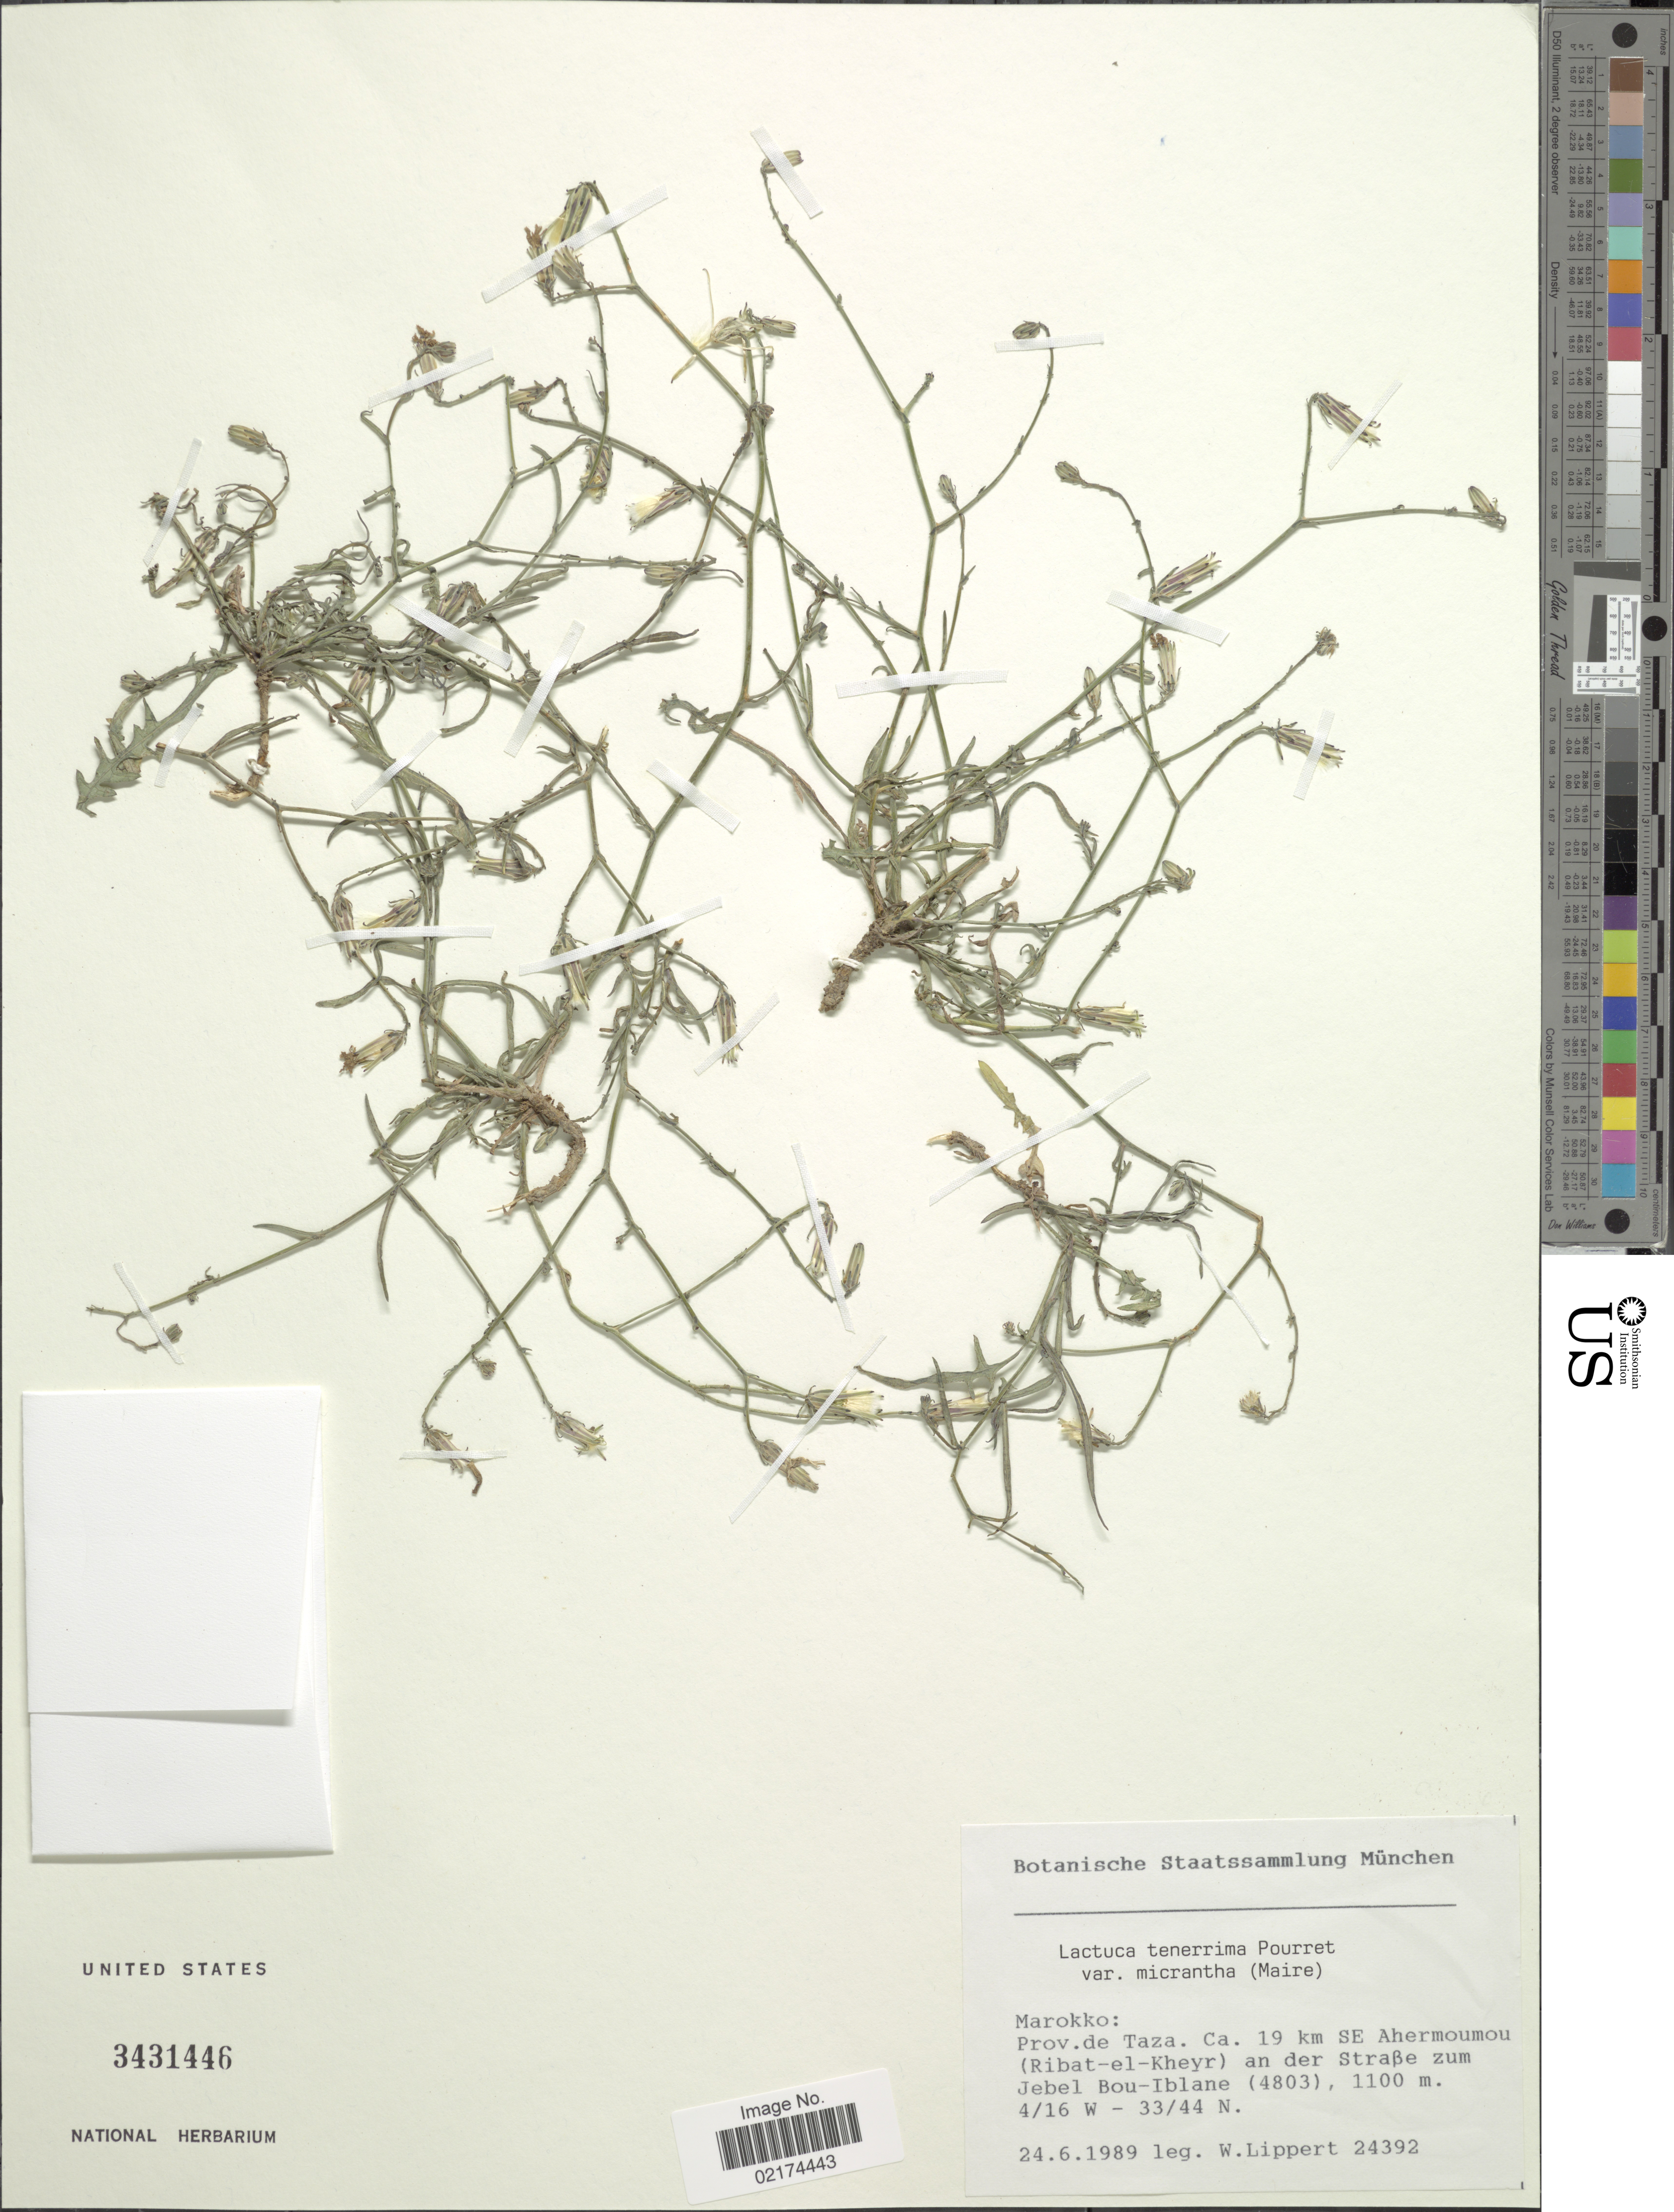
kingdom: Plantae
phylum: Tracheophyta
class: Magnoliopsida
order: Asterales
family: Asteraceae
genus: Lactuca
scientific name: Lactuca tenerrima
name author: Pourr.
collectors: W. Lippert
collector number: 24392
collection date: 1989-06-24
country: Morocco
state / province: Taza-Al Hoceima-Taounate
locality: Prov. de Taza. Ca. 19 km SE Ahermoumou (Ribat-el-Kheyr) an der Strabe zum Jebel Bou-Iblane (4803)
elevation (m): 1100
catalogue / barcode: US 3431446